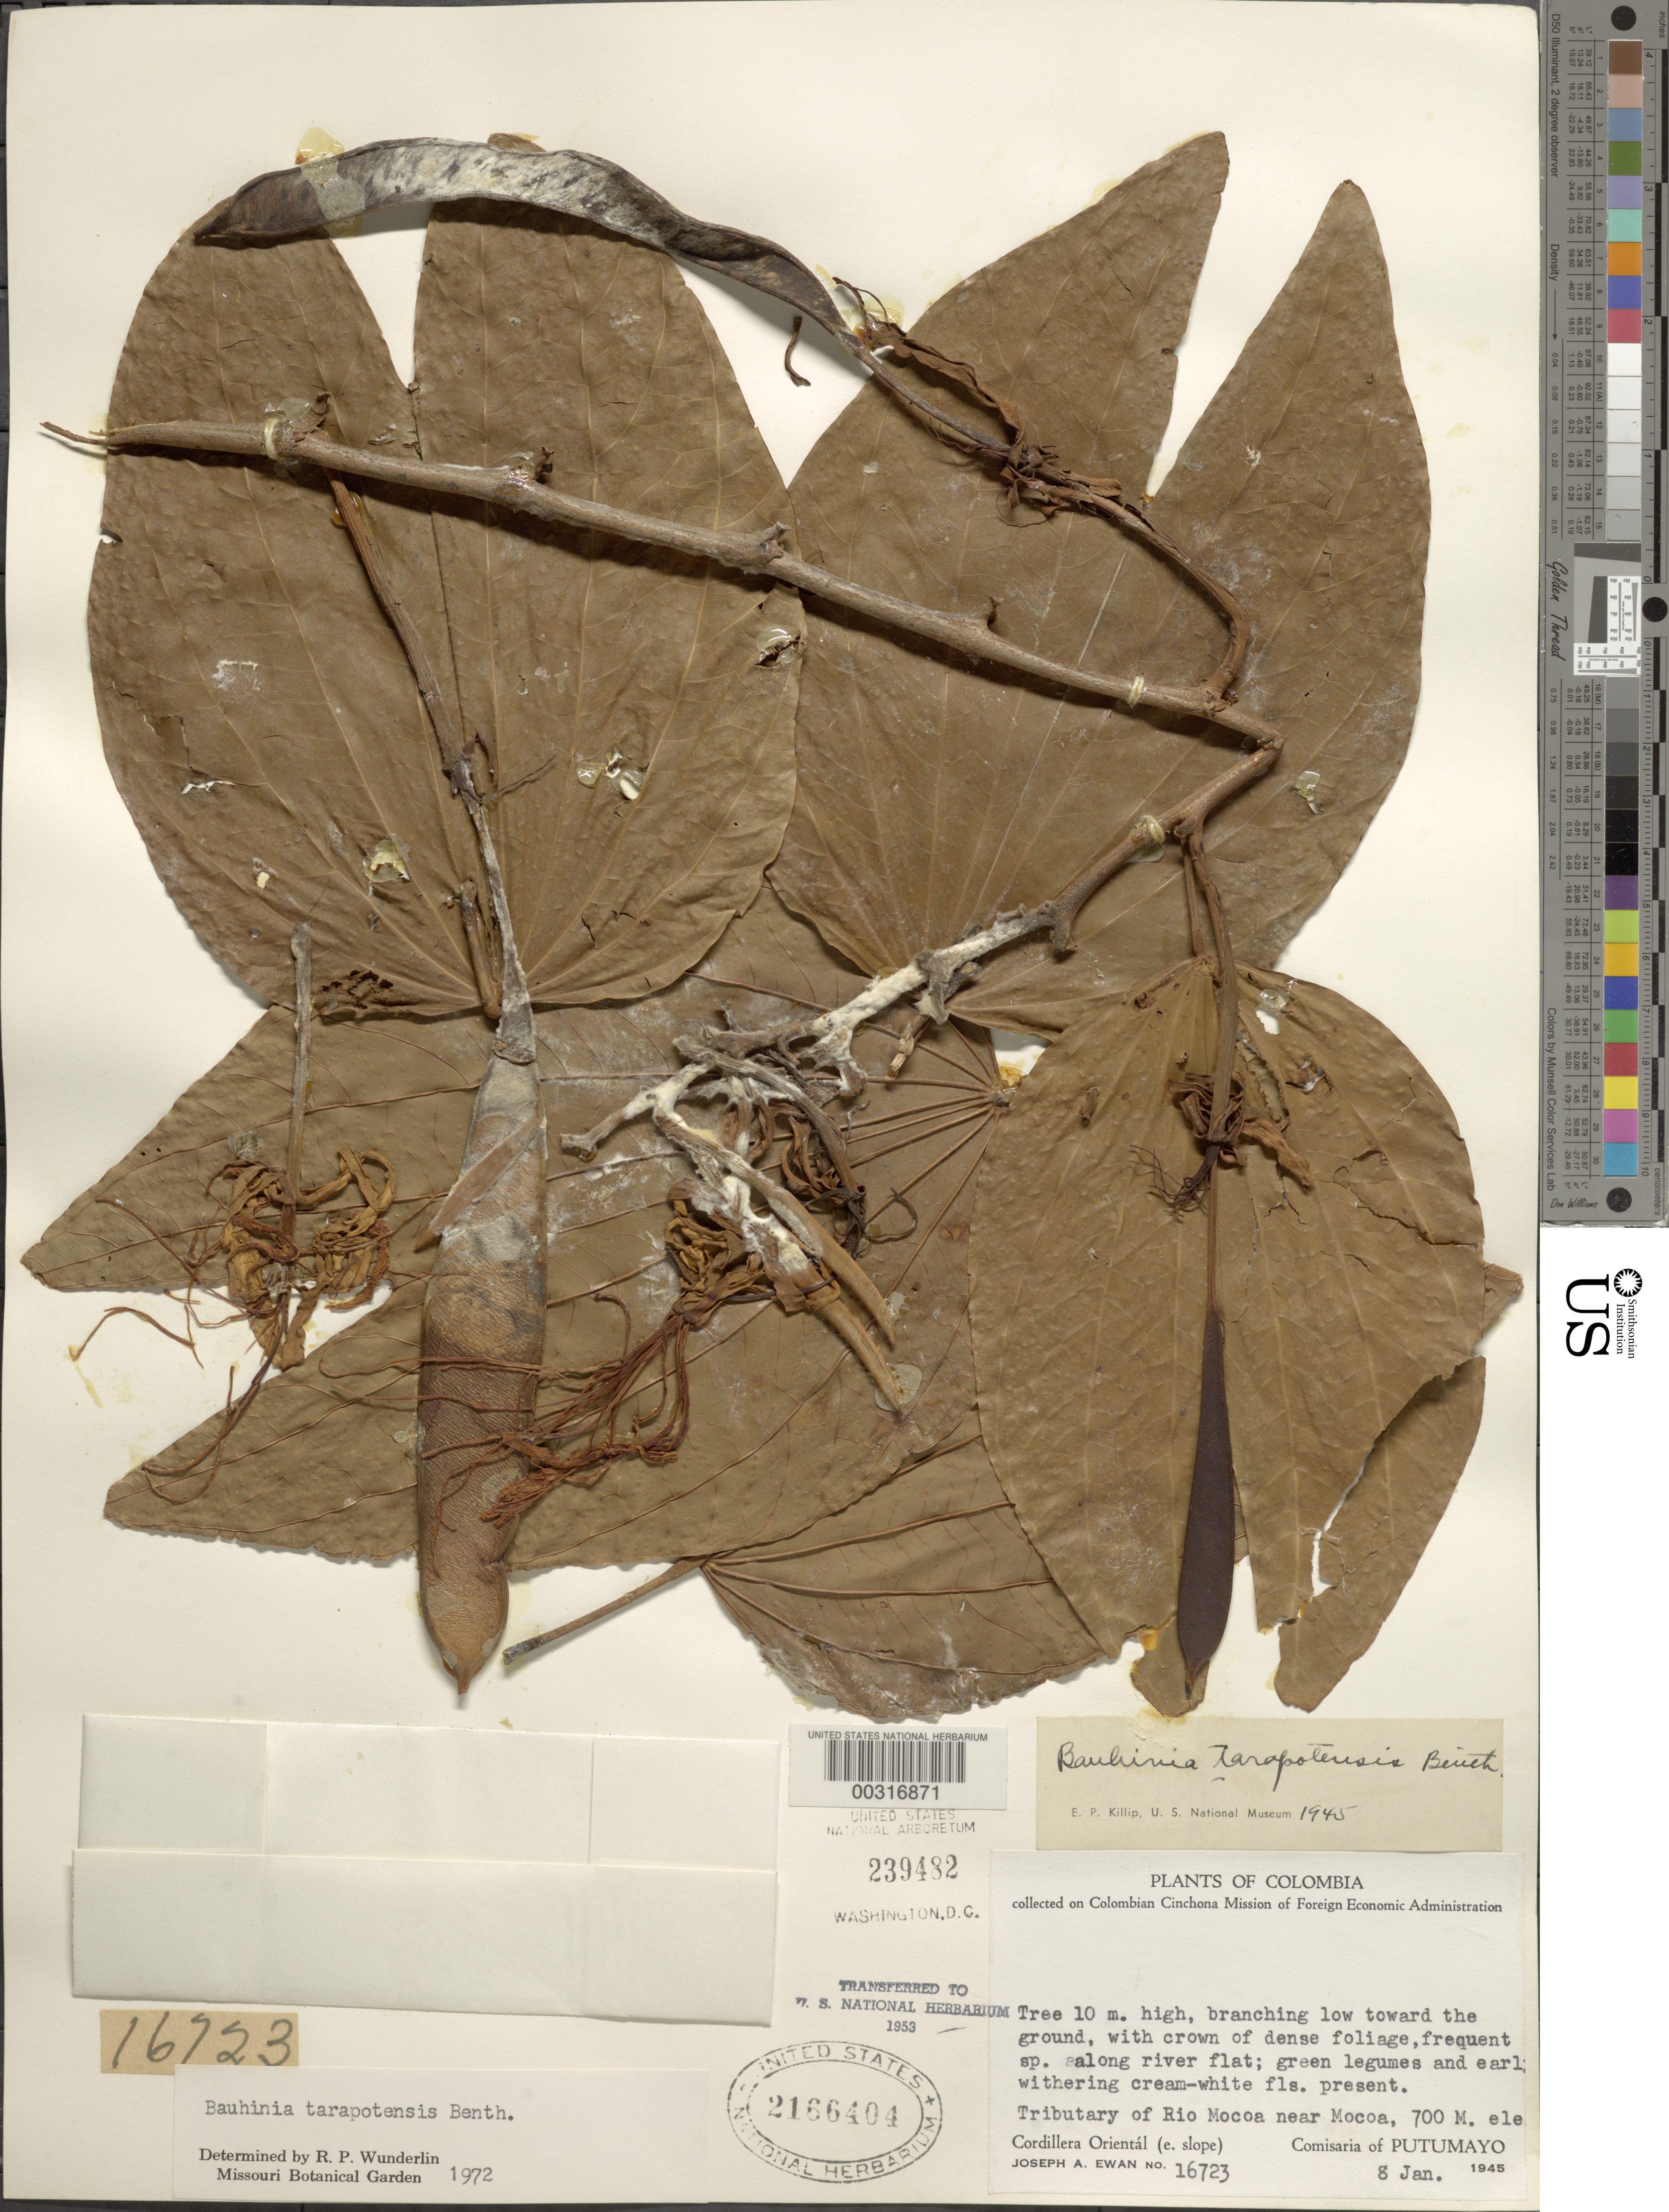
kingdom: Plantae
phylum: Tracheophyta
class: Magnoliopsida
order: Fabales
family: Fabaceae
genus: Bauhinia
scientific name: Bauhinia tarapotensis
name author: Benth.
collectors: J. A. Ewan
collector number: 16723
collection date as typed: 08 Jan 1945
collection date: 1945-01-08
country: Colombia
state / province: Putumayo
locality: Tributary of Rio Mocoa near Mocoa; Cordillera Oriental (E slope)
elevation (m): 700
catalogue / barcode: US 2166404